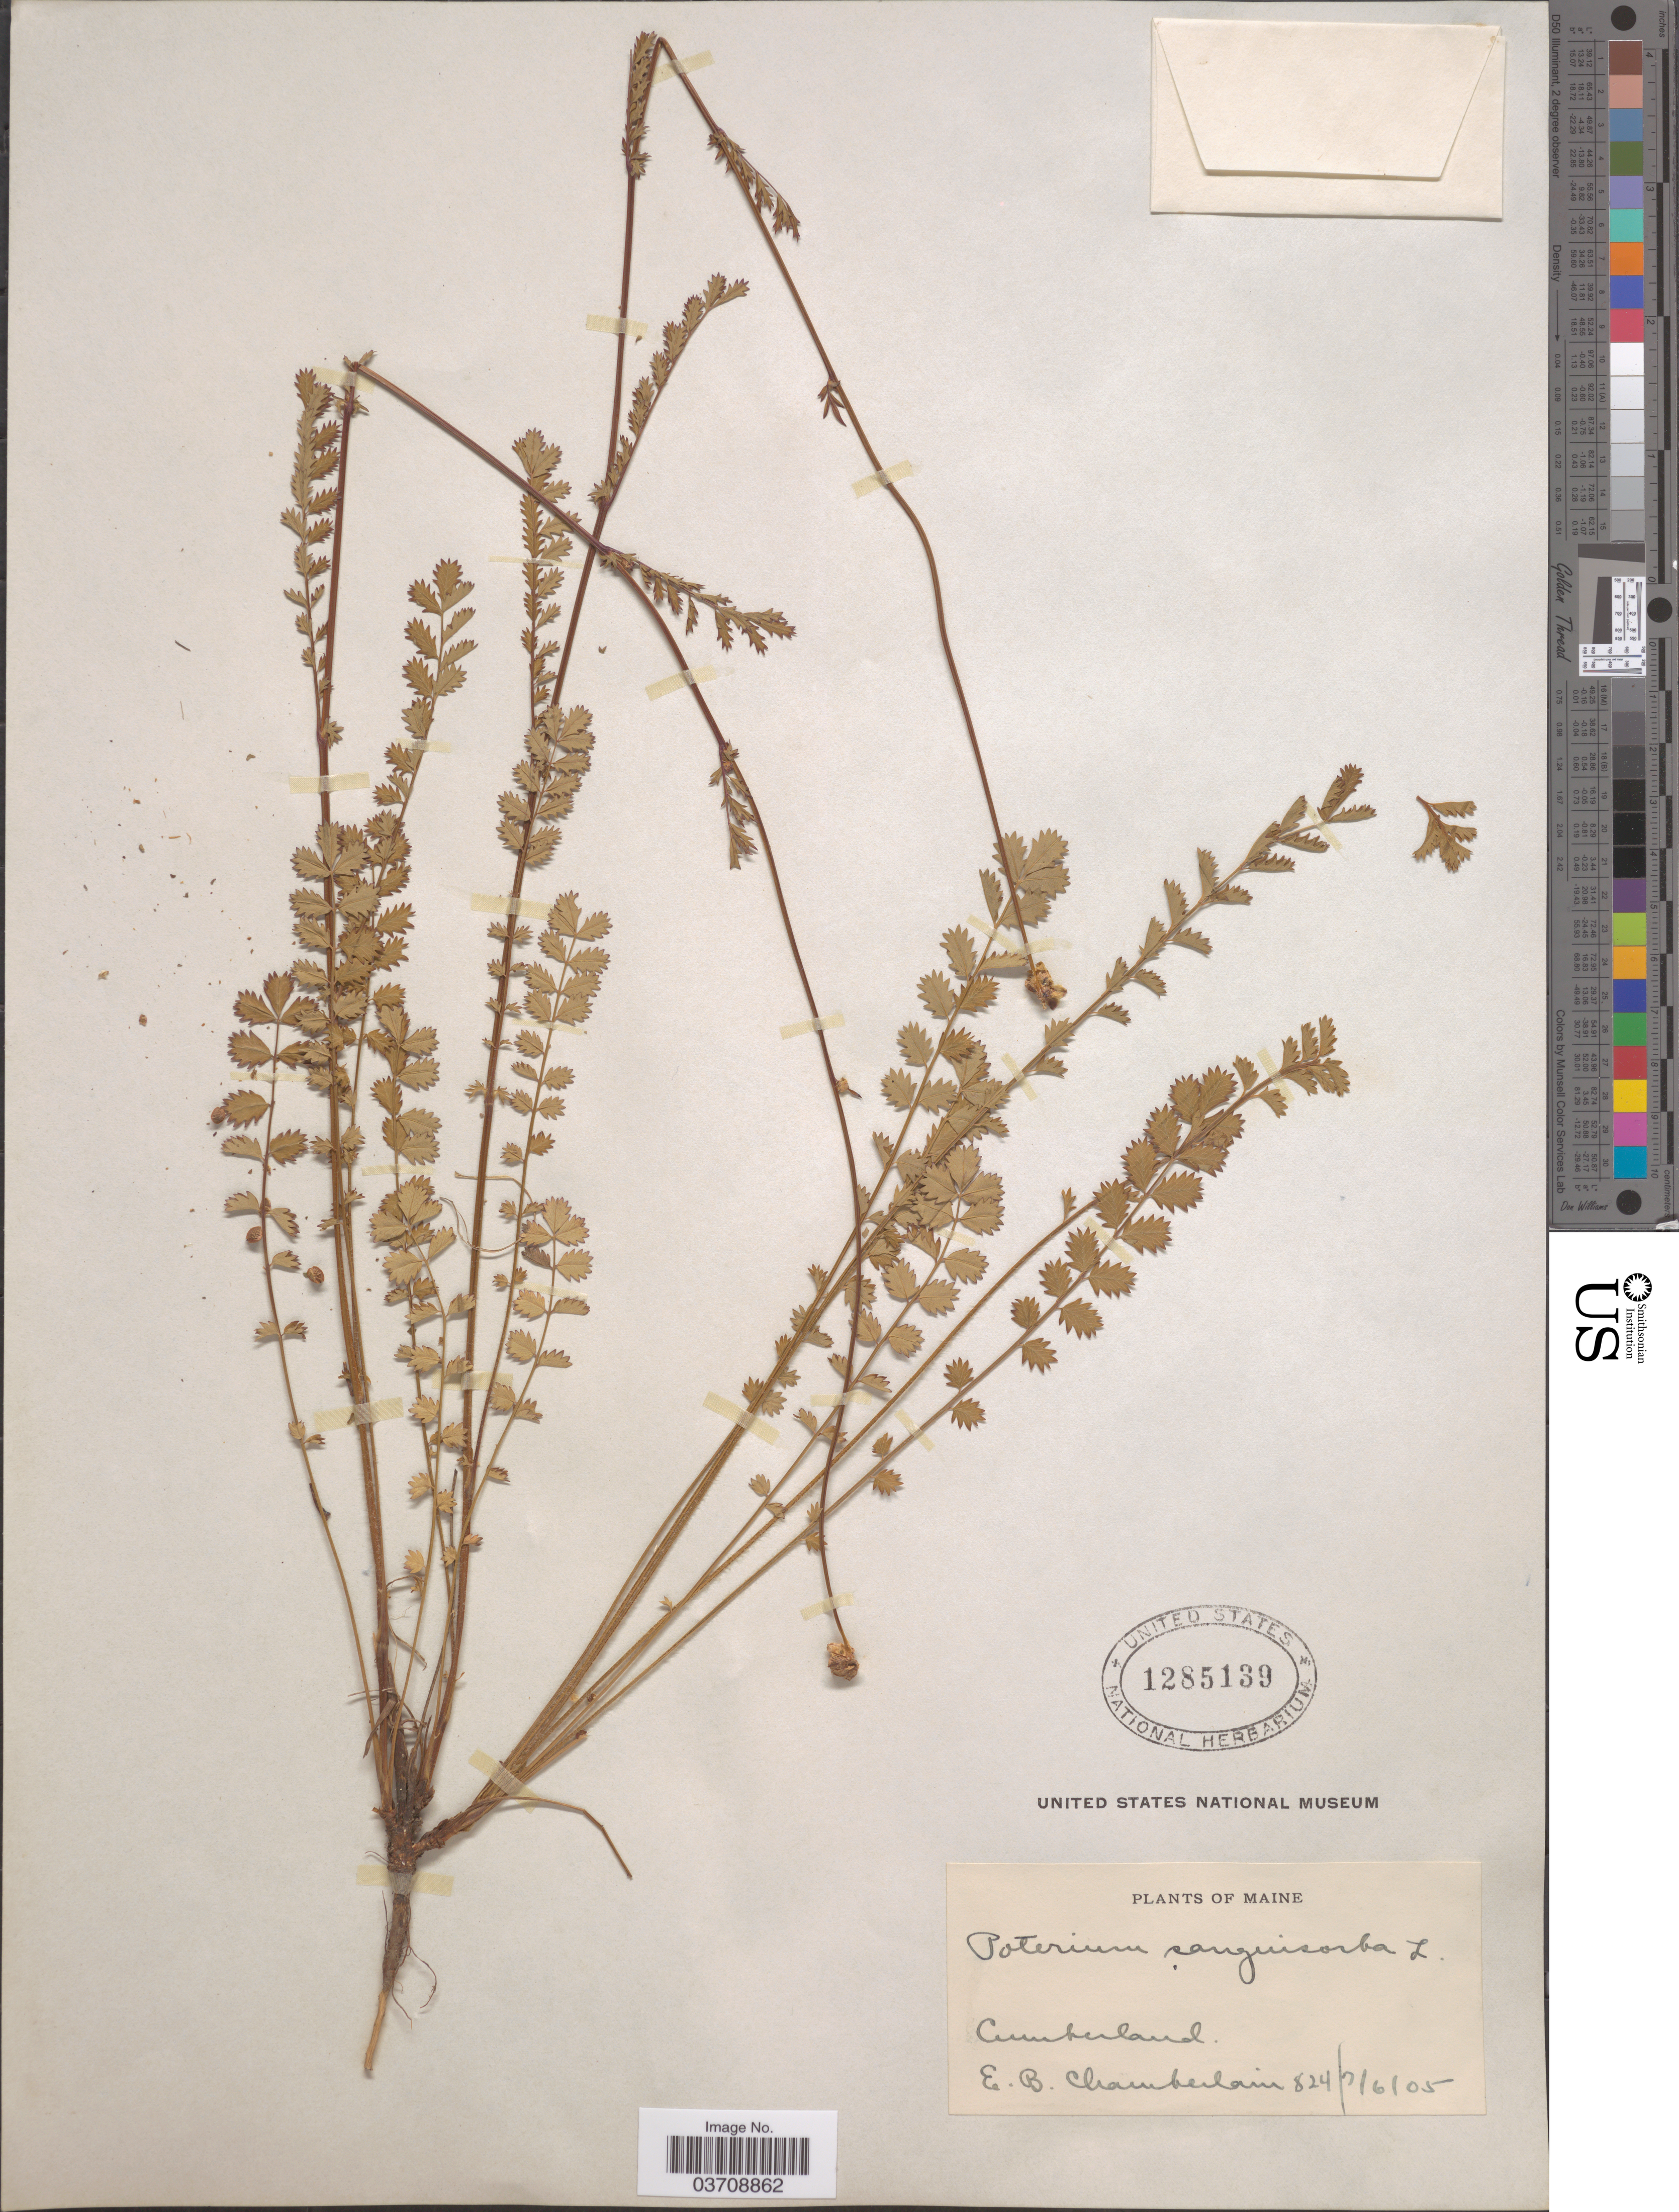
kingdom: Plantae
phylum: Tracheophyta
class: Magnoliopsida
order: Rosales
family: Rosaceae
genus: Sanguisorba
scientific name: Sanguisorba minor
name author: Scop.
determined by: Strong, Mark T., (BOT), Smithsonian Institution - National Museum of Natural History (UNITED STATES)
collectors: E. Chamberlain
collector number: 824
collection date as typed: Transcribed d/m/y: 6/7/5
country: United States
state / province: Maine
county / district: Cumberland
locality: Cumberland.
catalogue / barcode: US 1285139